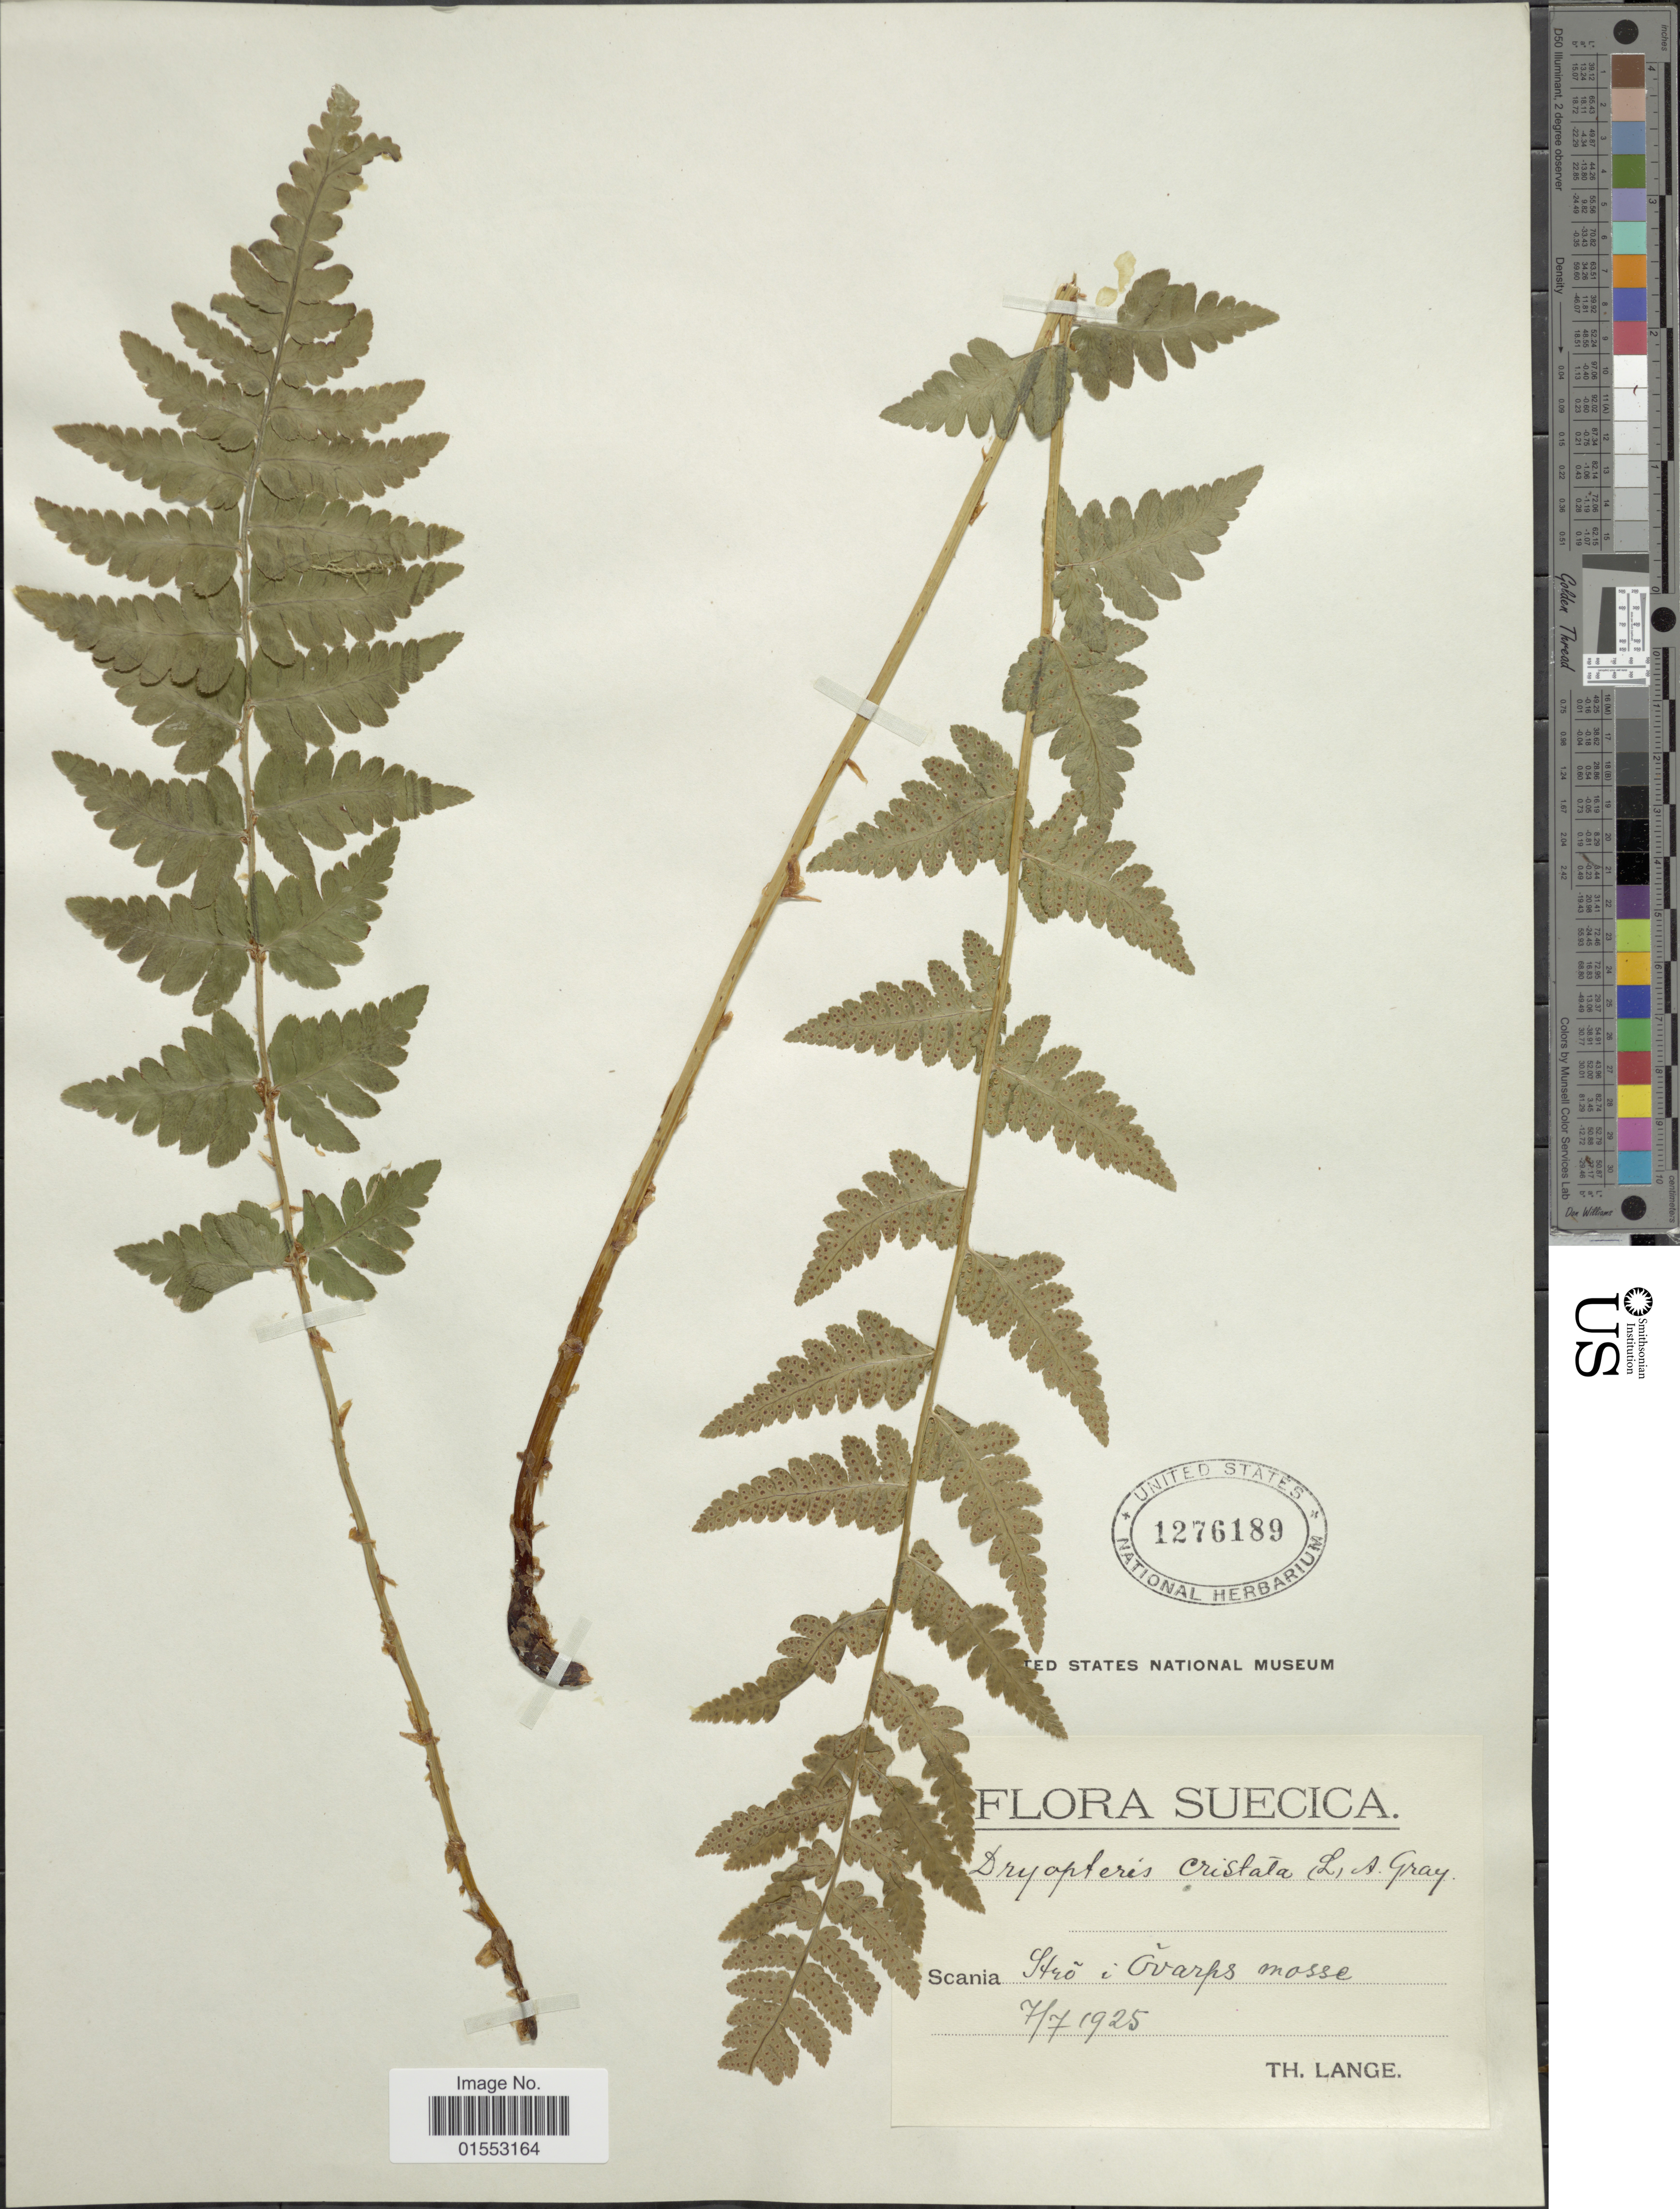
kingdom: Plantae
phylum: Tracheophyta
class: Polypodiopsida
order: Polypodiales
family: Dryopteridaceae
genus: Dryopteris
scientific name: Dryopteris cristata var. spinulosa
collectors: T. Lange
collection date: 1925-07-07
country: Sweden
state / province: Skåne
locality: Scania. Stro i Ovarps mosse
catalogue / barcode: US 1276189